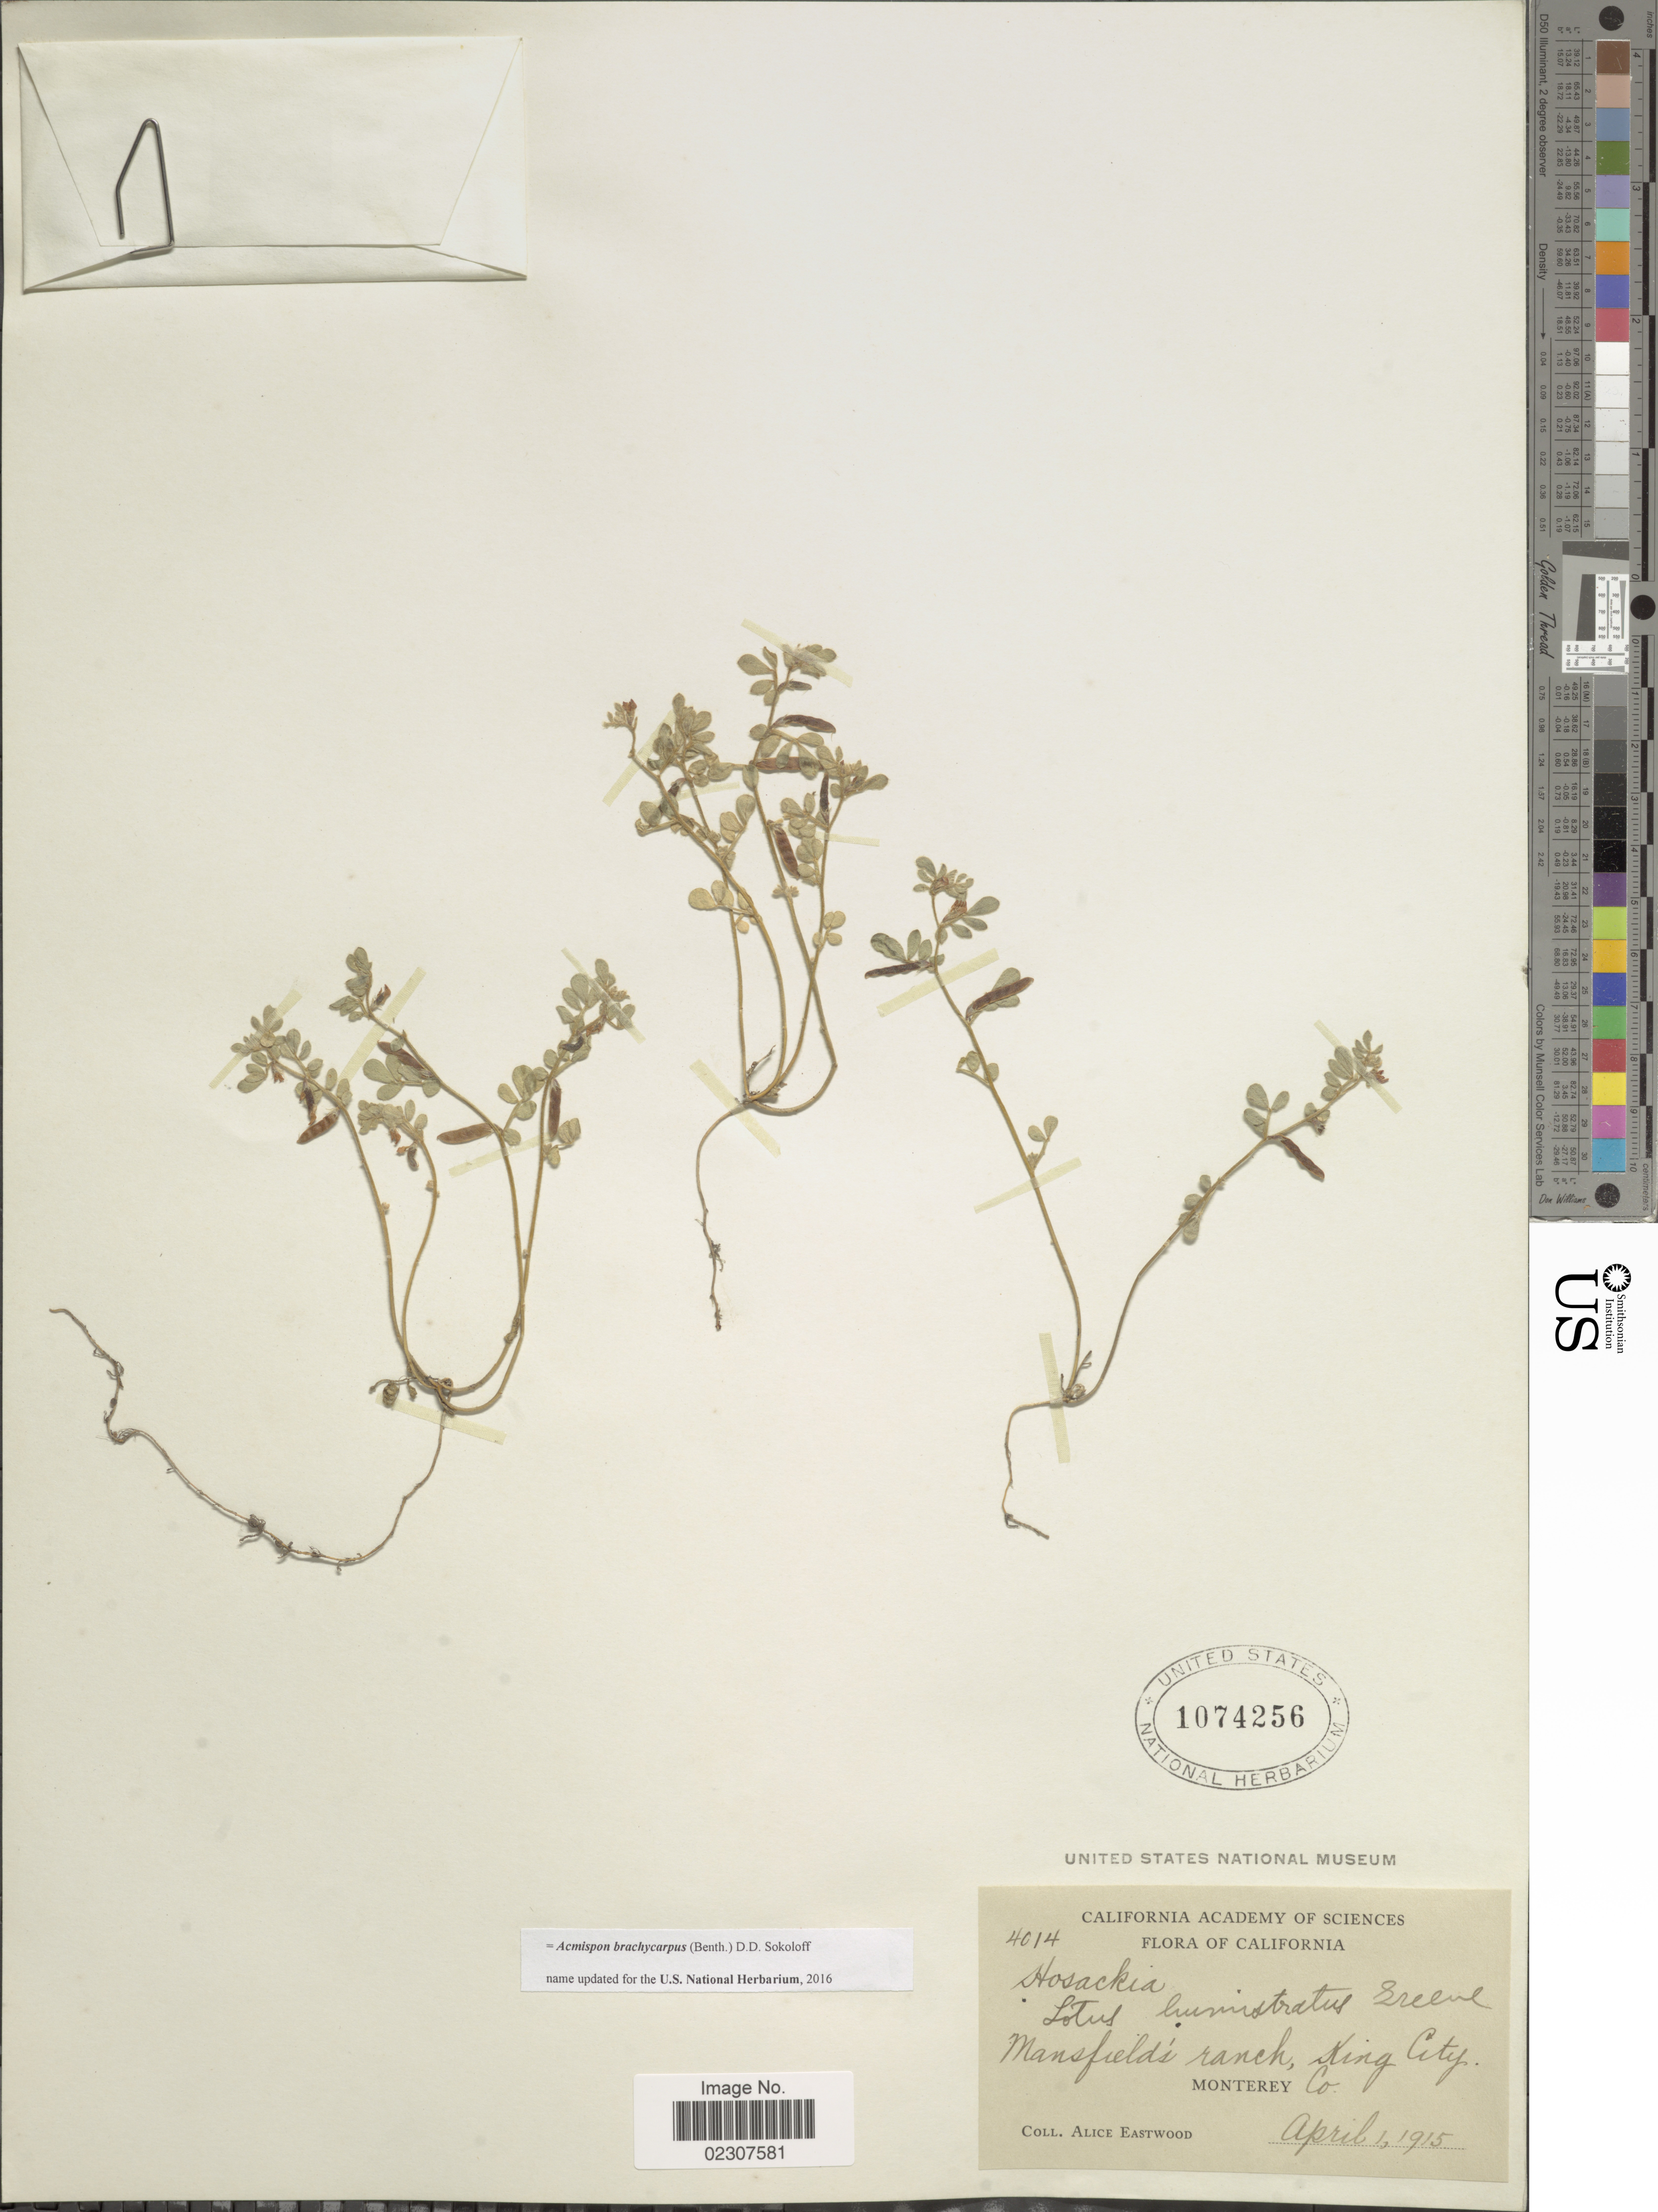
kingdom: Plantae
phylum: Tracheophyta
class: Magnoliopsida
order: Fabales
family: Fabaceae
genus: Acmispon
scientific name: Acmispon brachycarpus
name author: (Benth.) D.D. Sokoloff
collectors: A. Eastwood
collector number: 4014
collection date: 1915-04-01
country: United States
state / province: California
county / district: Monterey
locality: Mansfield ranch, King City. Monterey Co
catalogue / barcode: US 1074256